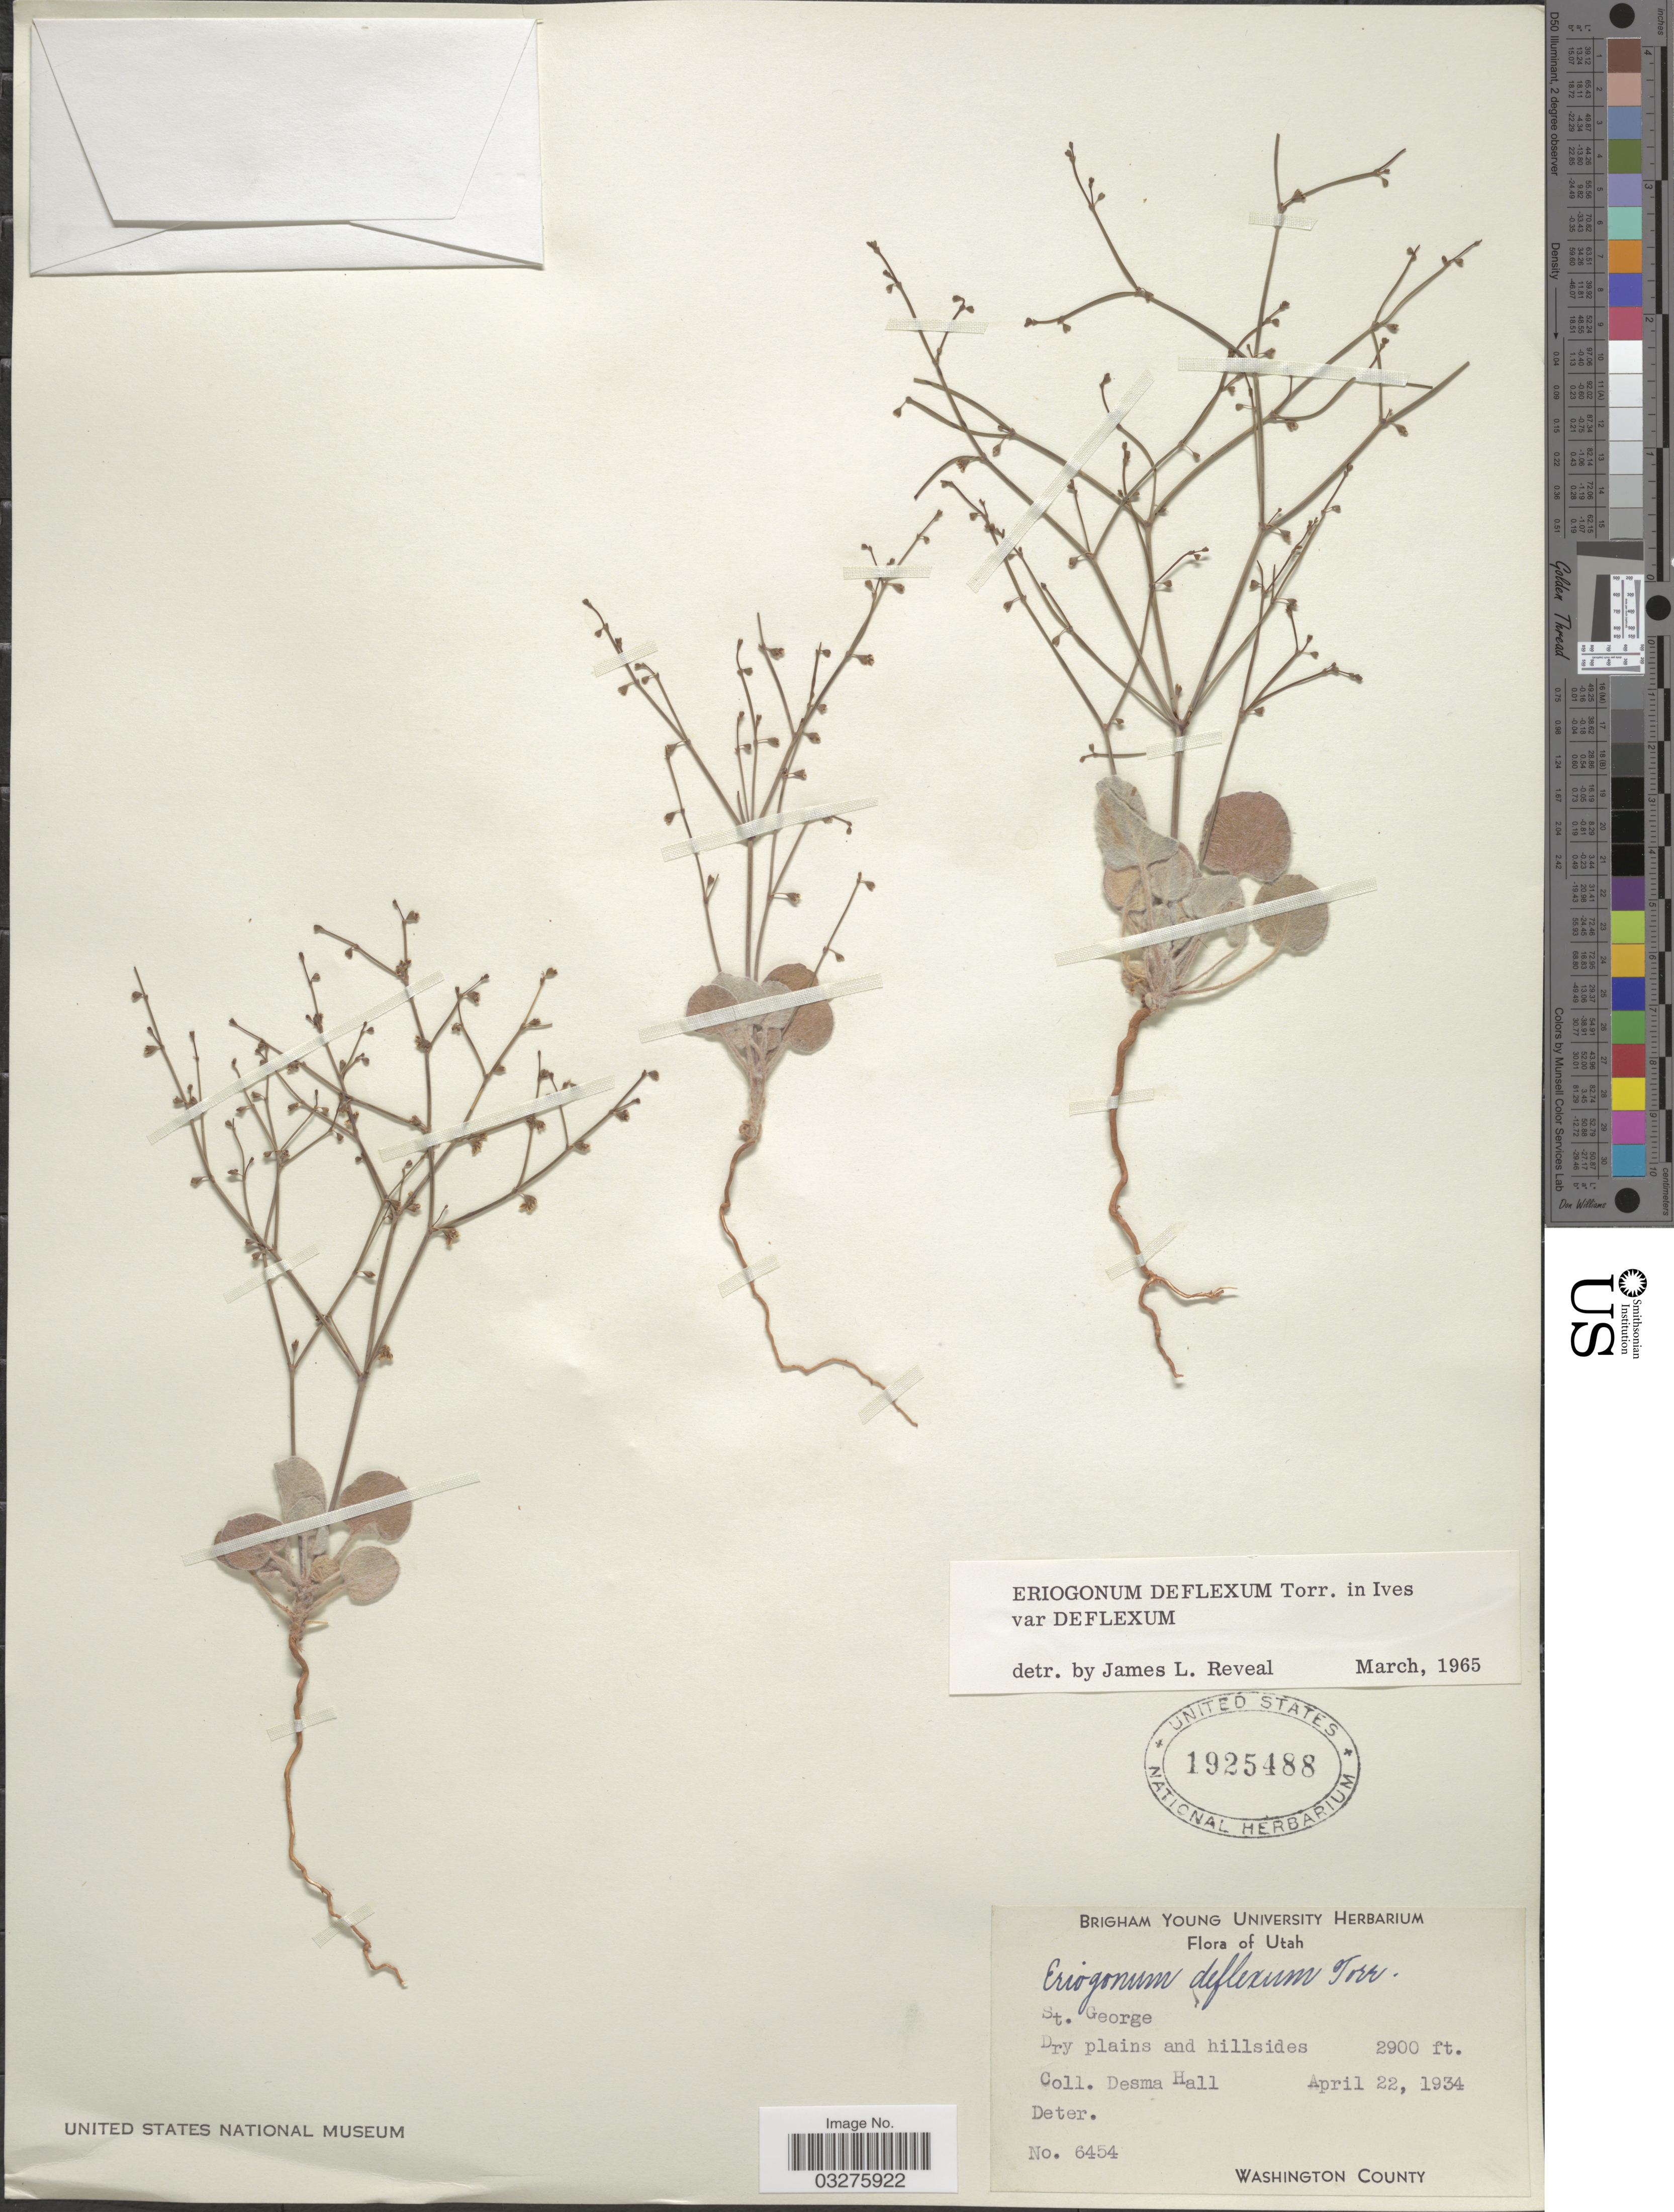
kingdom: Plantae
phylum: Tracheophyta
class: Magnoliopsida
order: Caryophyllales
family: Polygonaceae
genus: Eriogonum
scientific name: Eriogonum deflexum var. deflexum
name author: Torr. in Ives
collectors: D. Hall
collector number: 6454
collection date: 1934-04-22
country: United States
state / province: Utah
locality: St. George. Washington County.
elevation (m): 884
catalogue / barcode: US 1925488